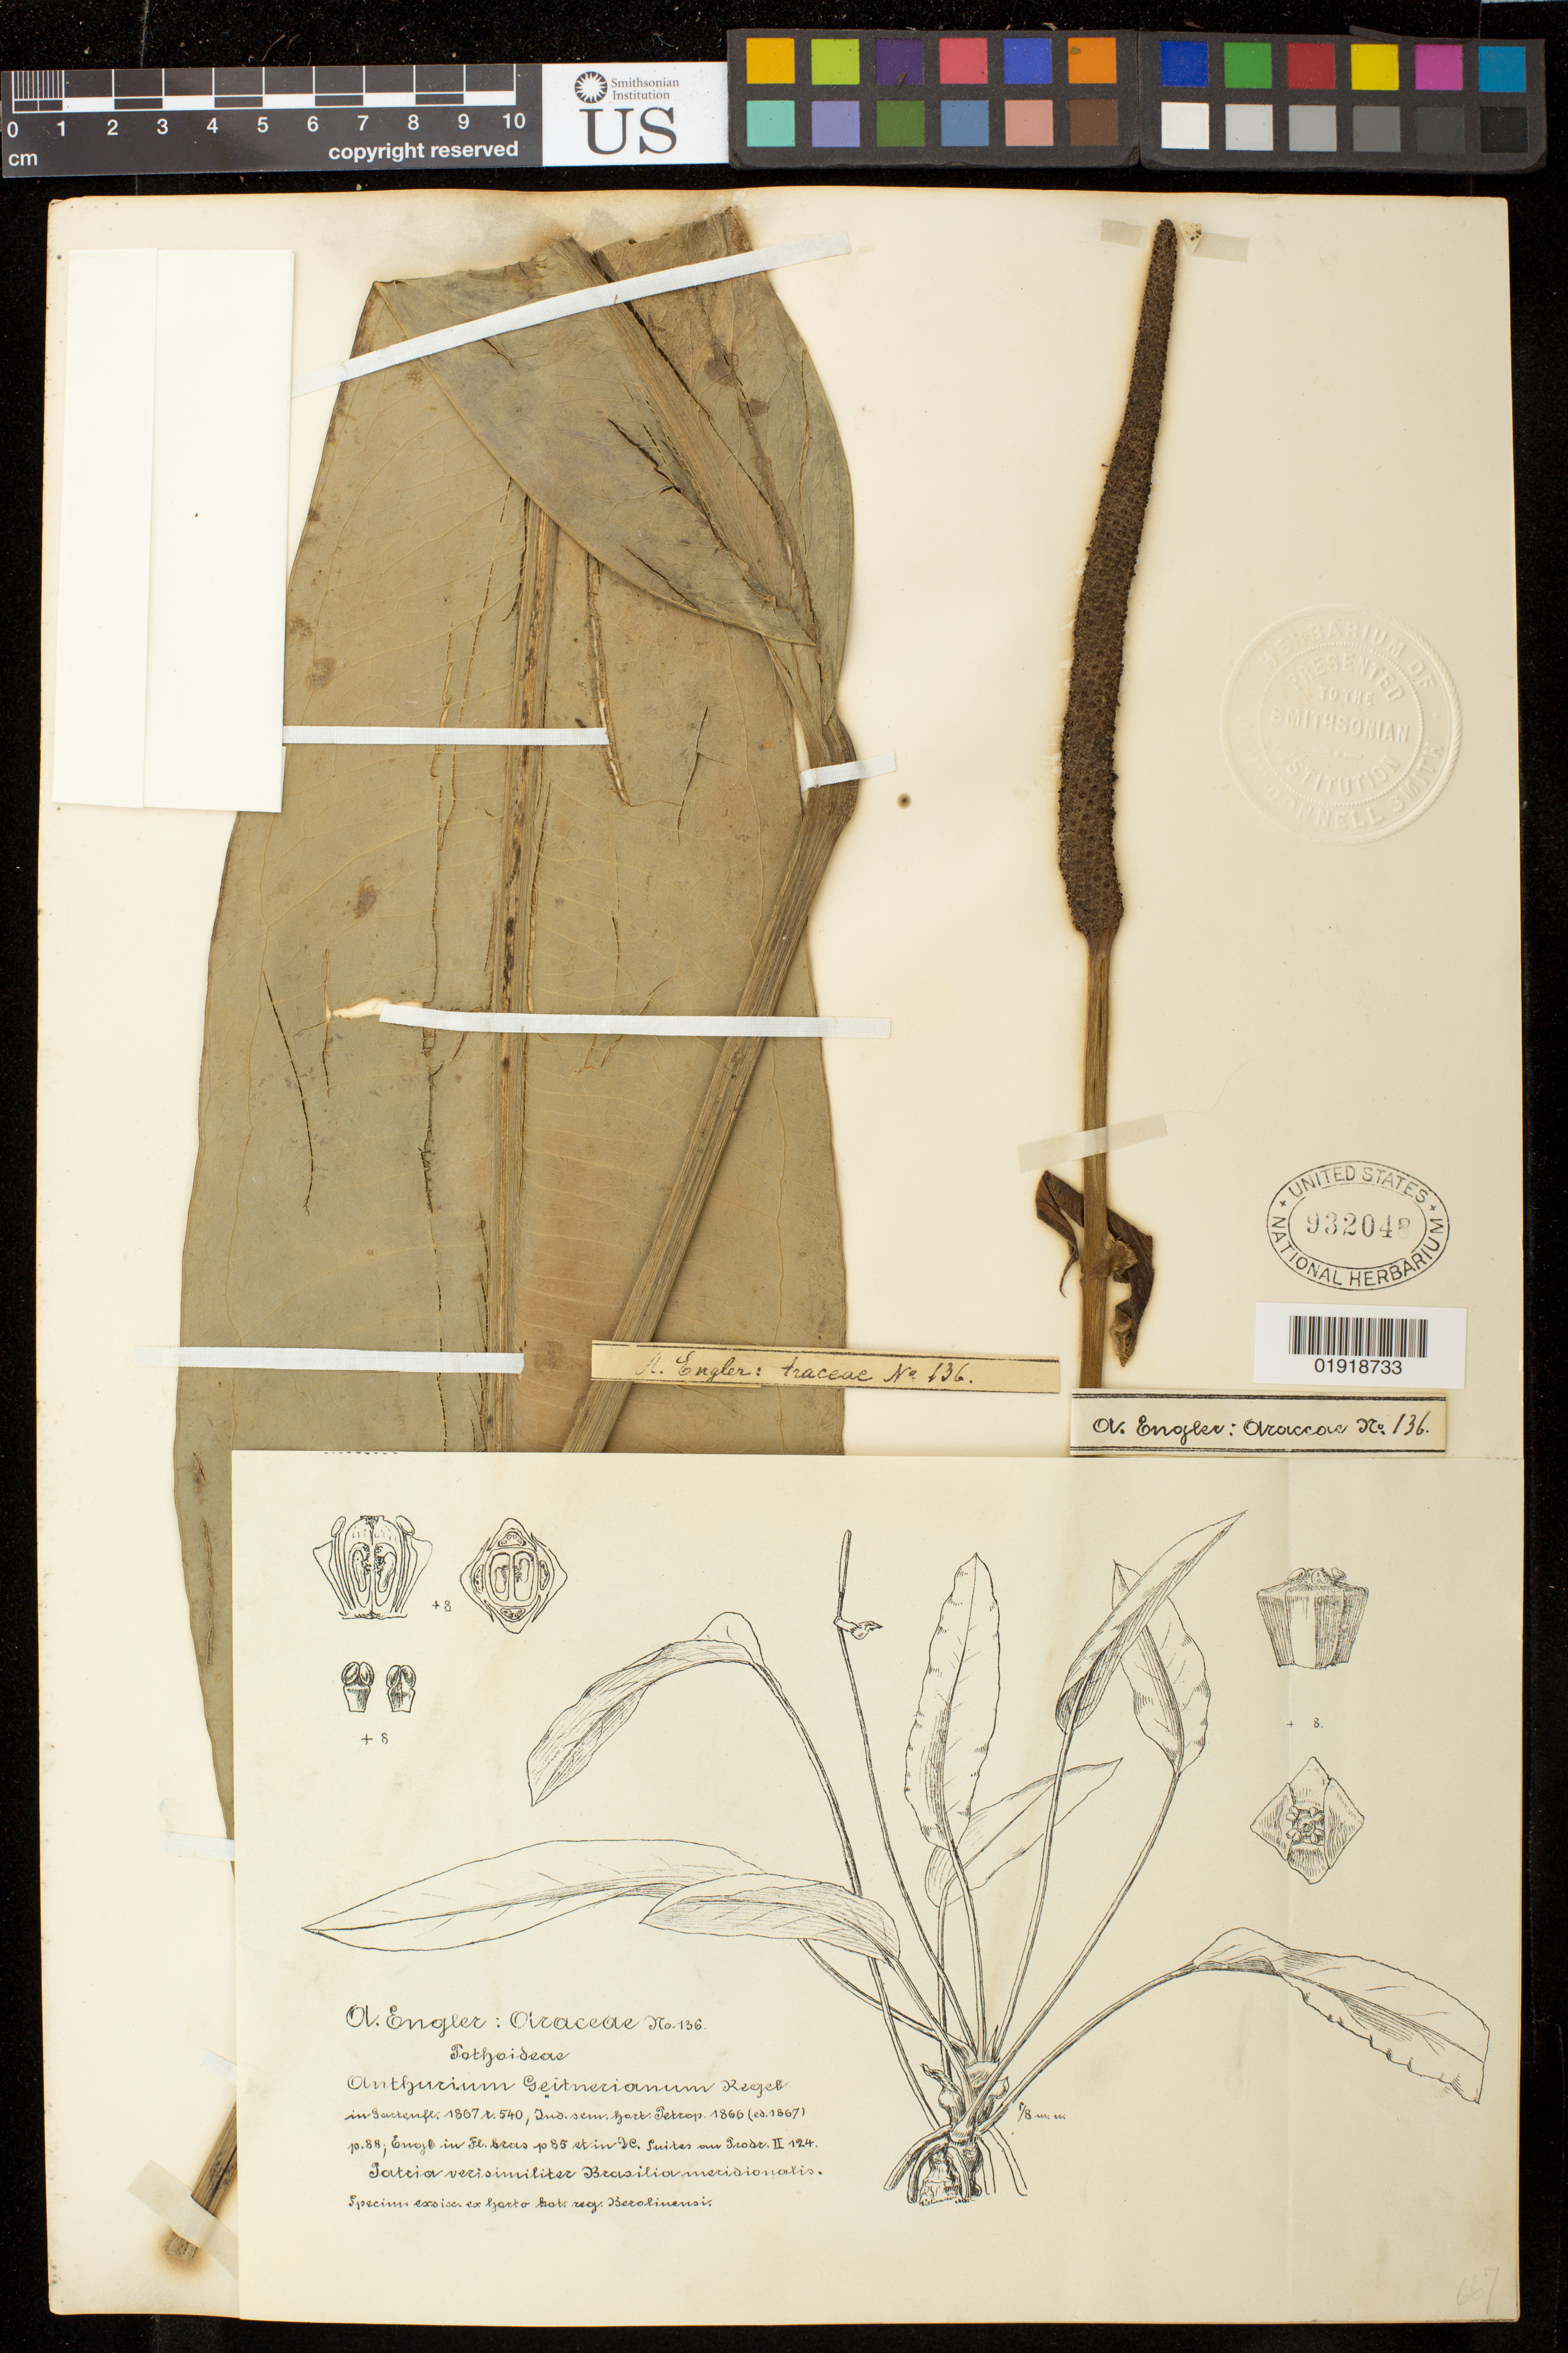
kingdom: Plantae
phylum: Tracheophyta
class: Liliopsida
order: Alismatales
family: Araceae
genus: Anthurium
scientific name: Anthurium geitnerianum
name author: A. Regel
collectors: H. G. A. Engler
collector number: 136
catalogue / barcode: US 932048